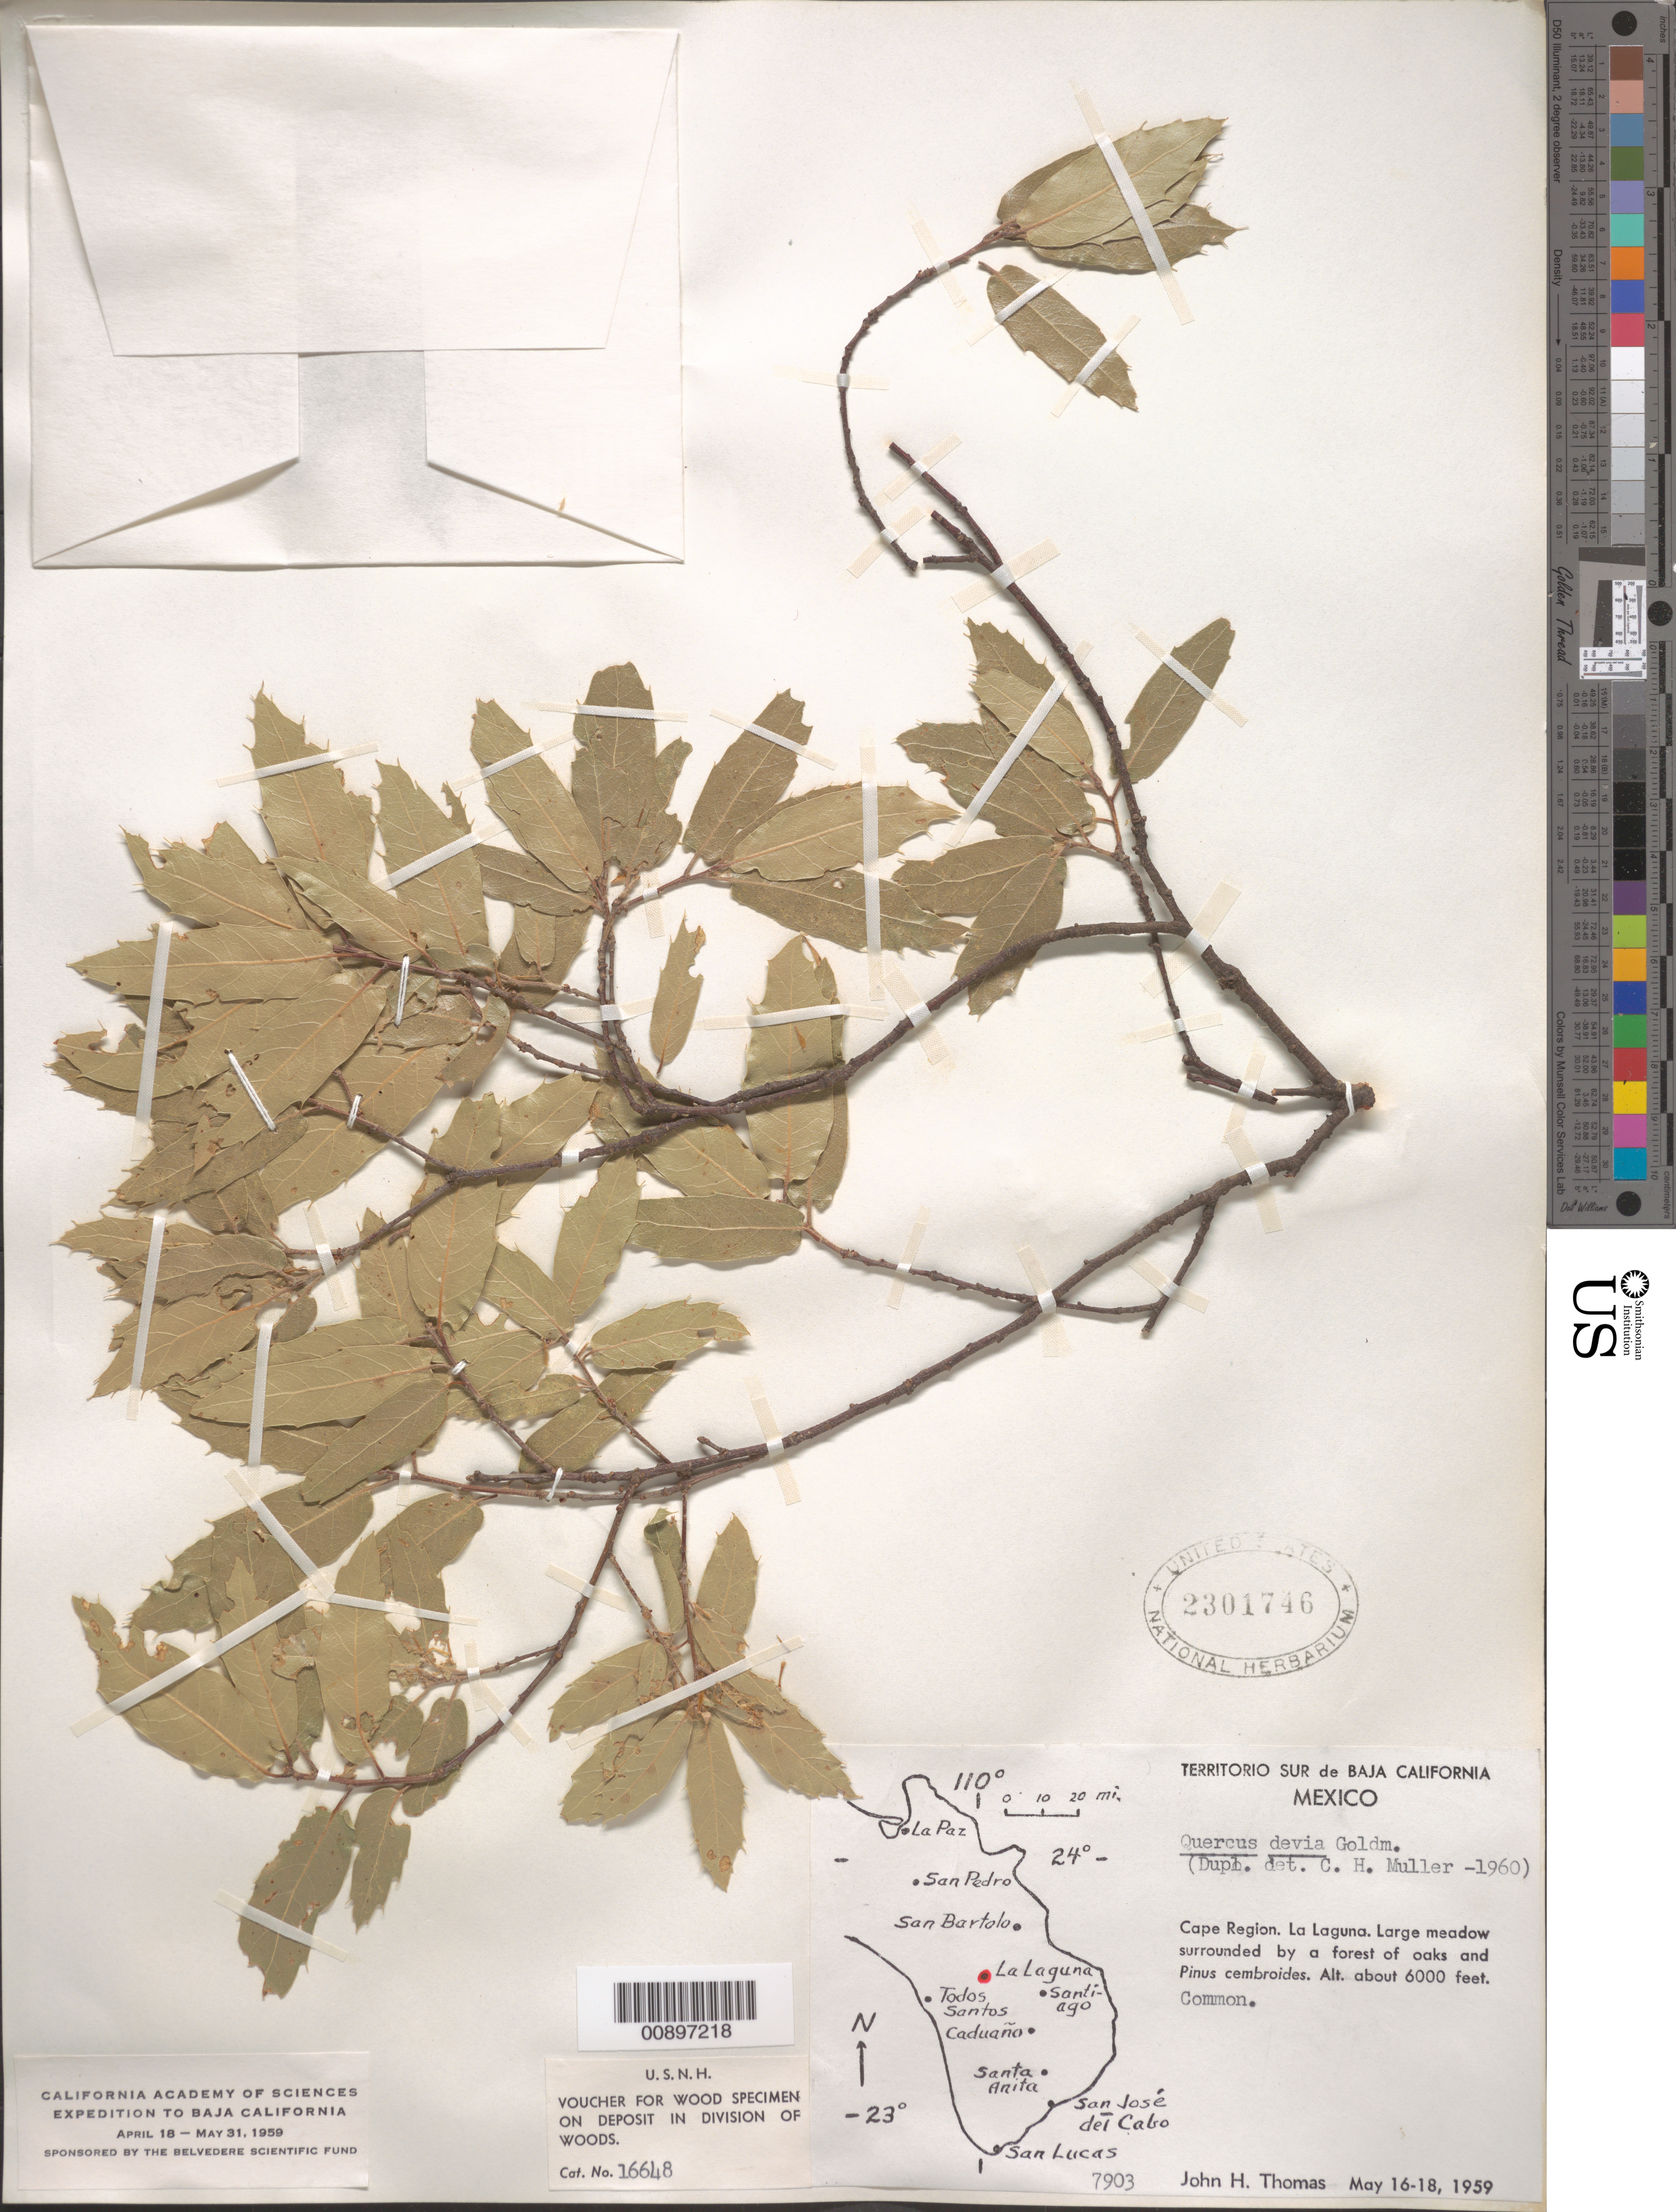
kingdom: Plantae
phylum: Tracheophyta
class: Magnoliopsida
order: Fagales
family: Fagaceae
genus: Quercus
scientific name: Quercus devia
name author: Goldman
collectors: J. H. Thomas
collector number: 7903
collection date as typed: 16 May 1959 to 18 May 1959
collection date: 1959-05-16/1959-05-18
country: Mexico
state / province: Baja California Sur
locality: Cape Region. La Laguna. Territorio Sur de Baja California.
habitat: Large meadow surrounded by a forest of oaks and Pinus cembroides.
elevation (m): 1829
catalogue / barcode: US 2301746